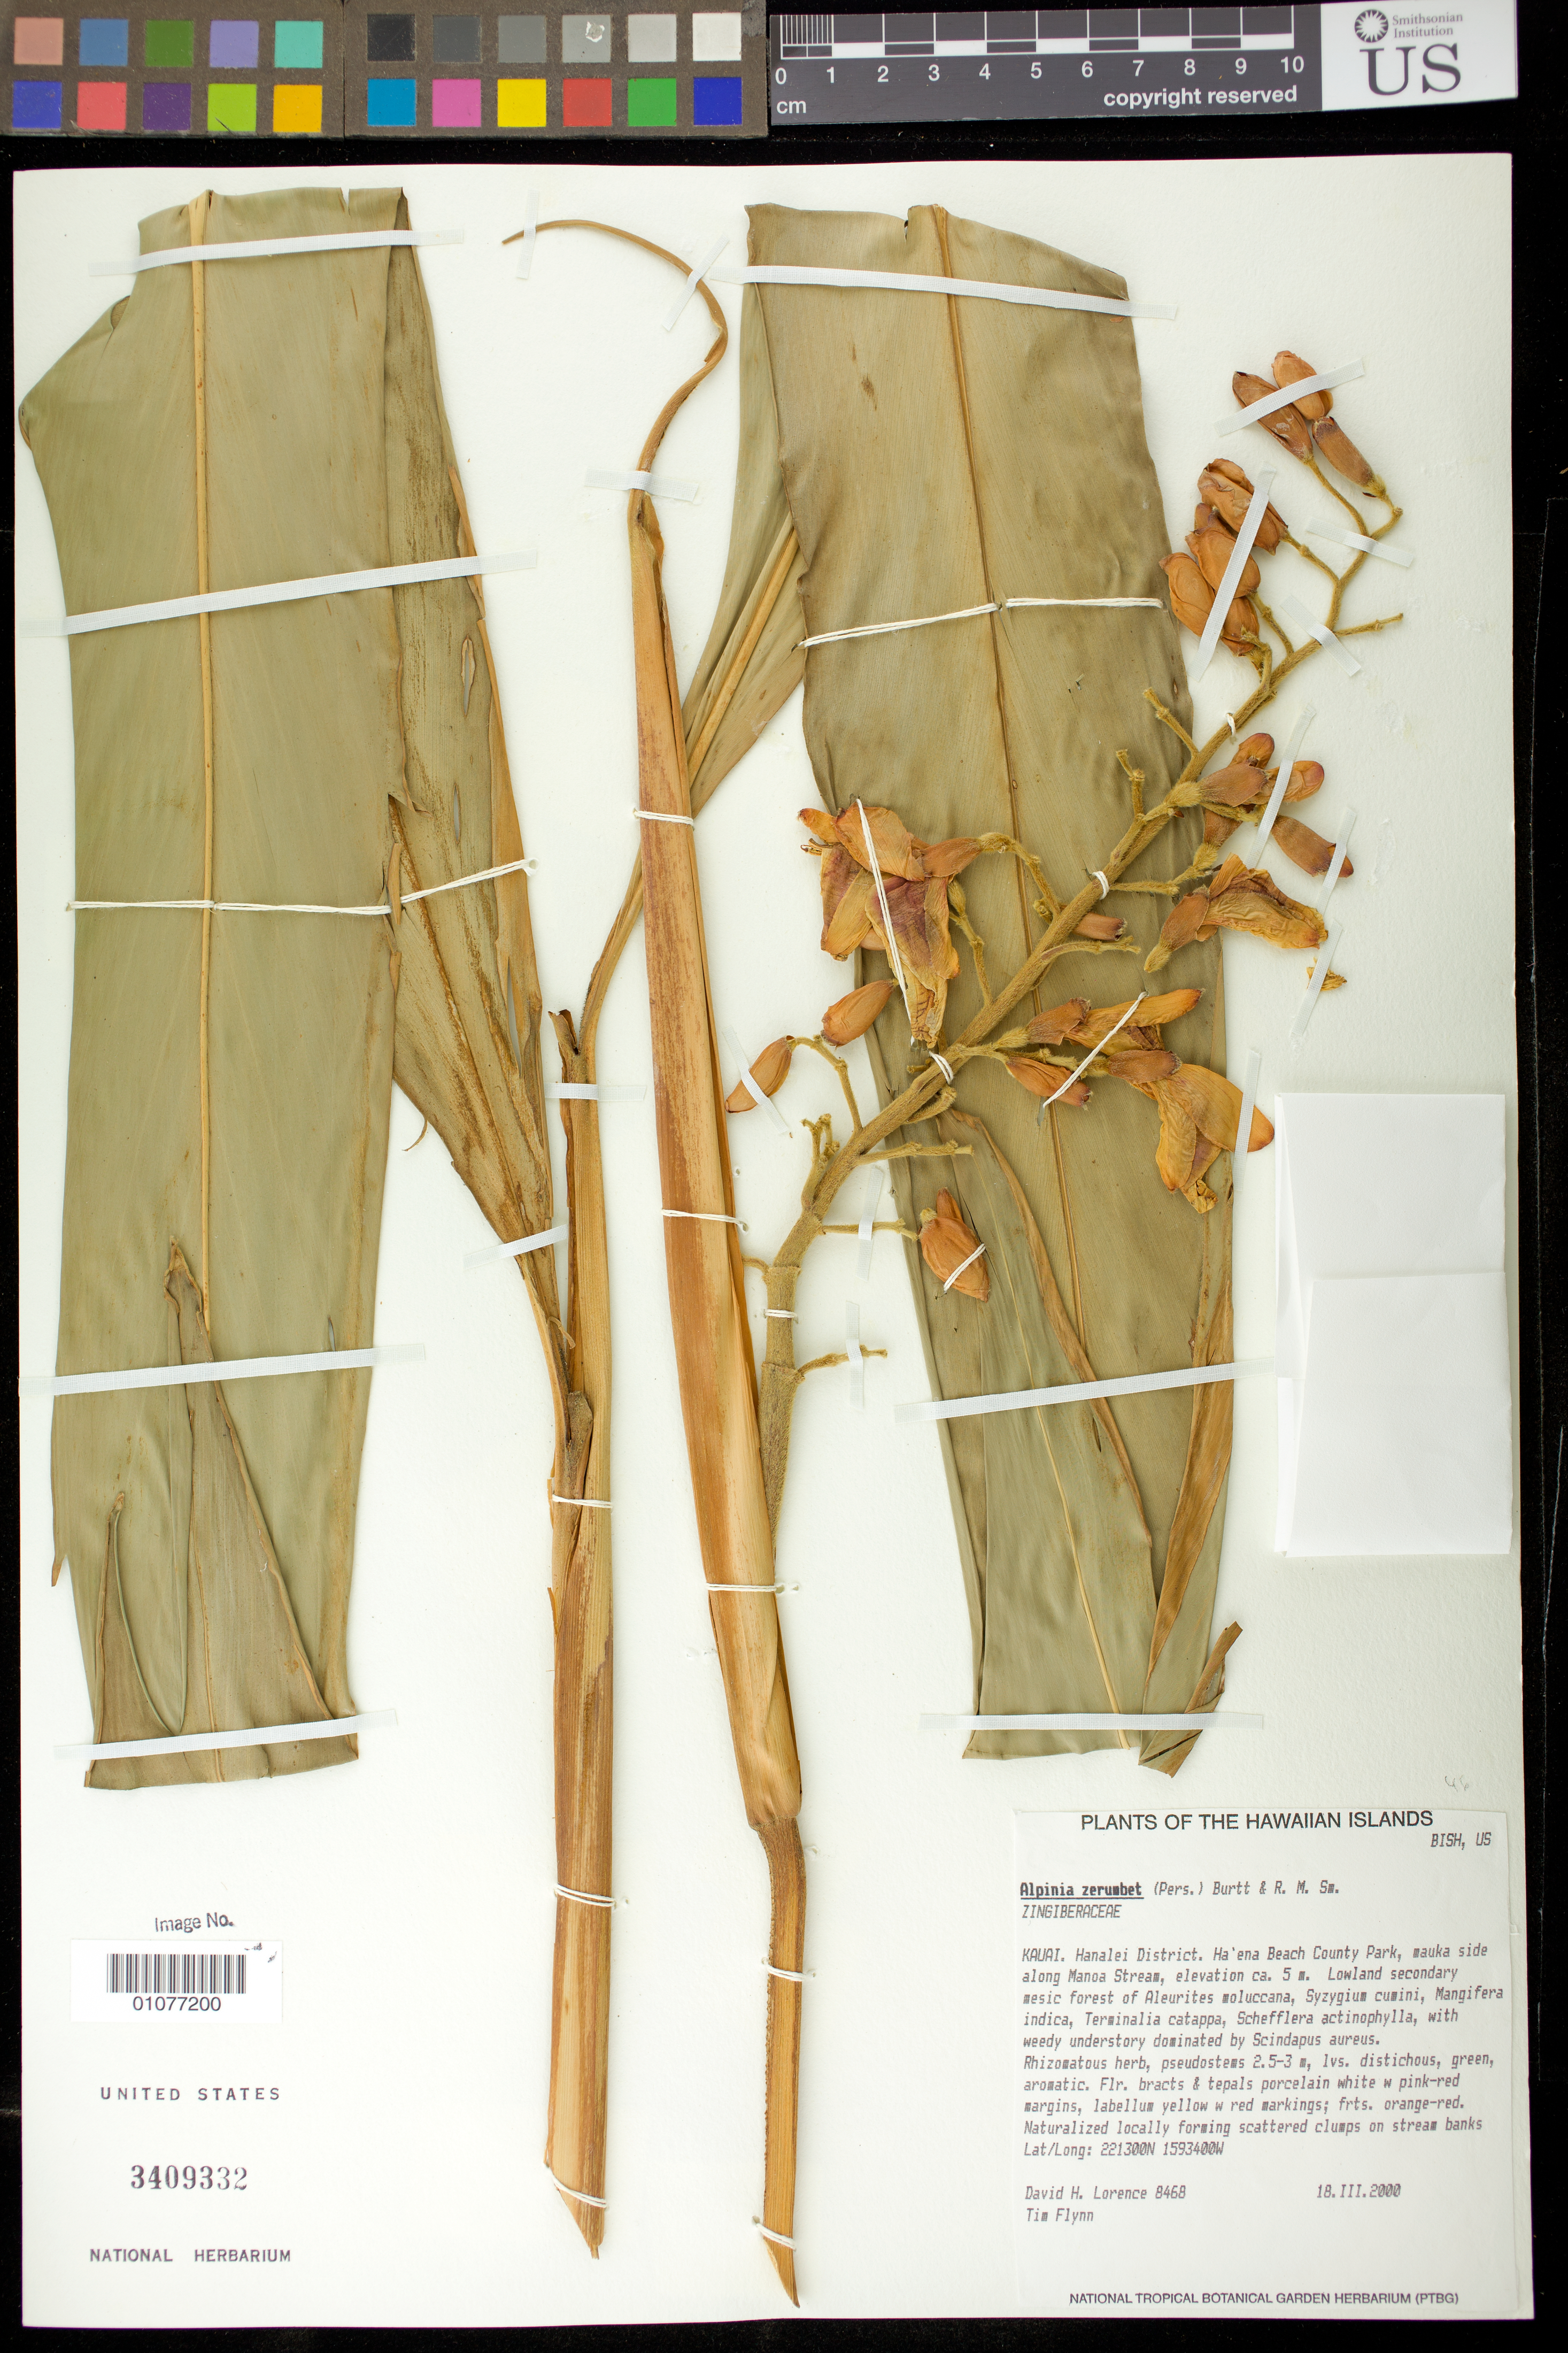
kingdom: Plantae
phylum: Tracheophyta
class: Liliopsida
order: Zingiberales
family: Zingiberaceae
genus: Alpinia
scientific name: Alpinia zerumbet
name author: (Pers.) B.L. Burtt & R.M. Sm.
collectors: D. Lorence & T. W. Flynn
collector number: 8468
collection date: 2000-03-18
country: United States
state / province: Hawaii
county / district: Kauai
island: Kaua'i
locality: Hanalei District, Ha'ena Beach Country Park, mauka side along Manoa Stream.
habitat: lowland secondary mesic forest of Aleurites moluccana, Syzgium cumini, Mangifera indica, Terminalia catappa, Schefflera actinophylla, with weedy understory dominated by Scindapus aureus; naturalized locally forming dense clumps on stream banks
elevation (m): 5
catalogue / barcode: US 3409332